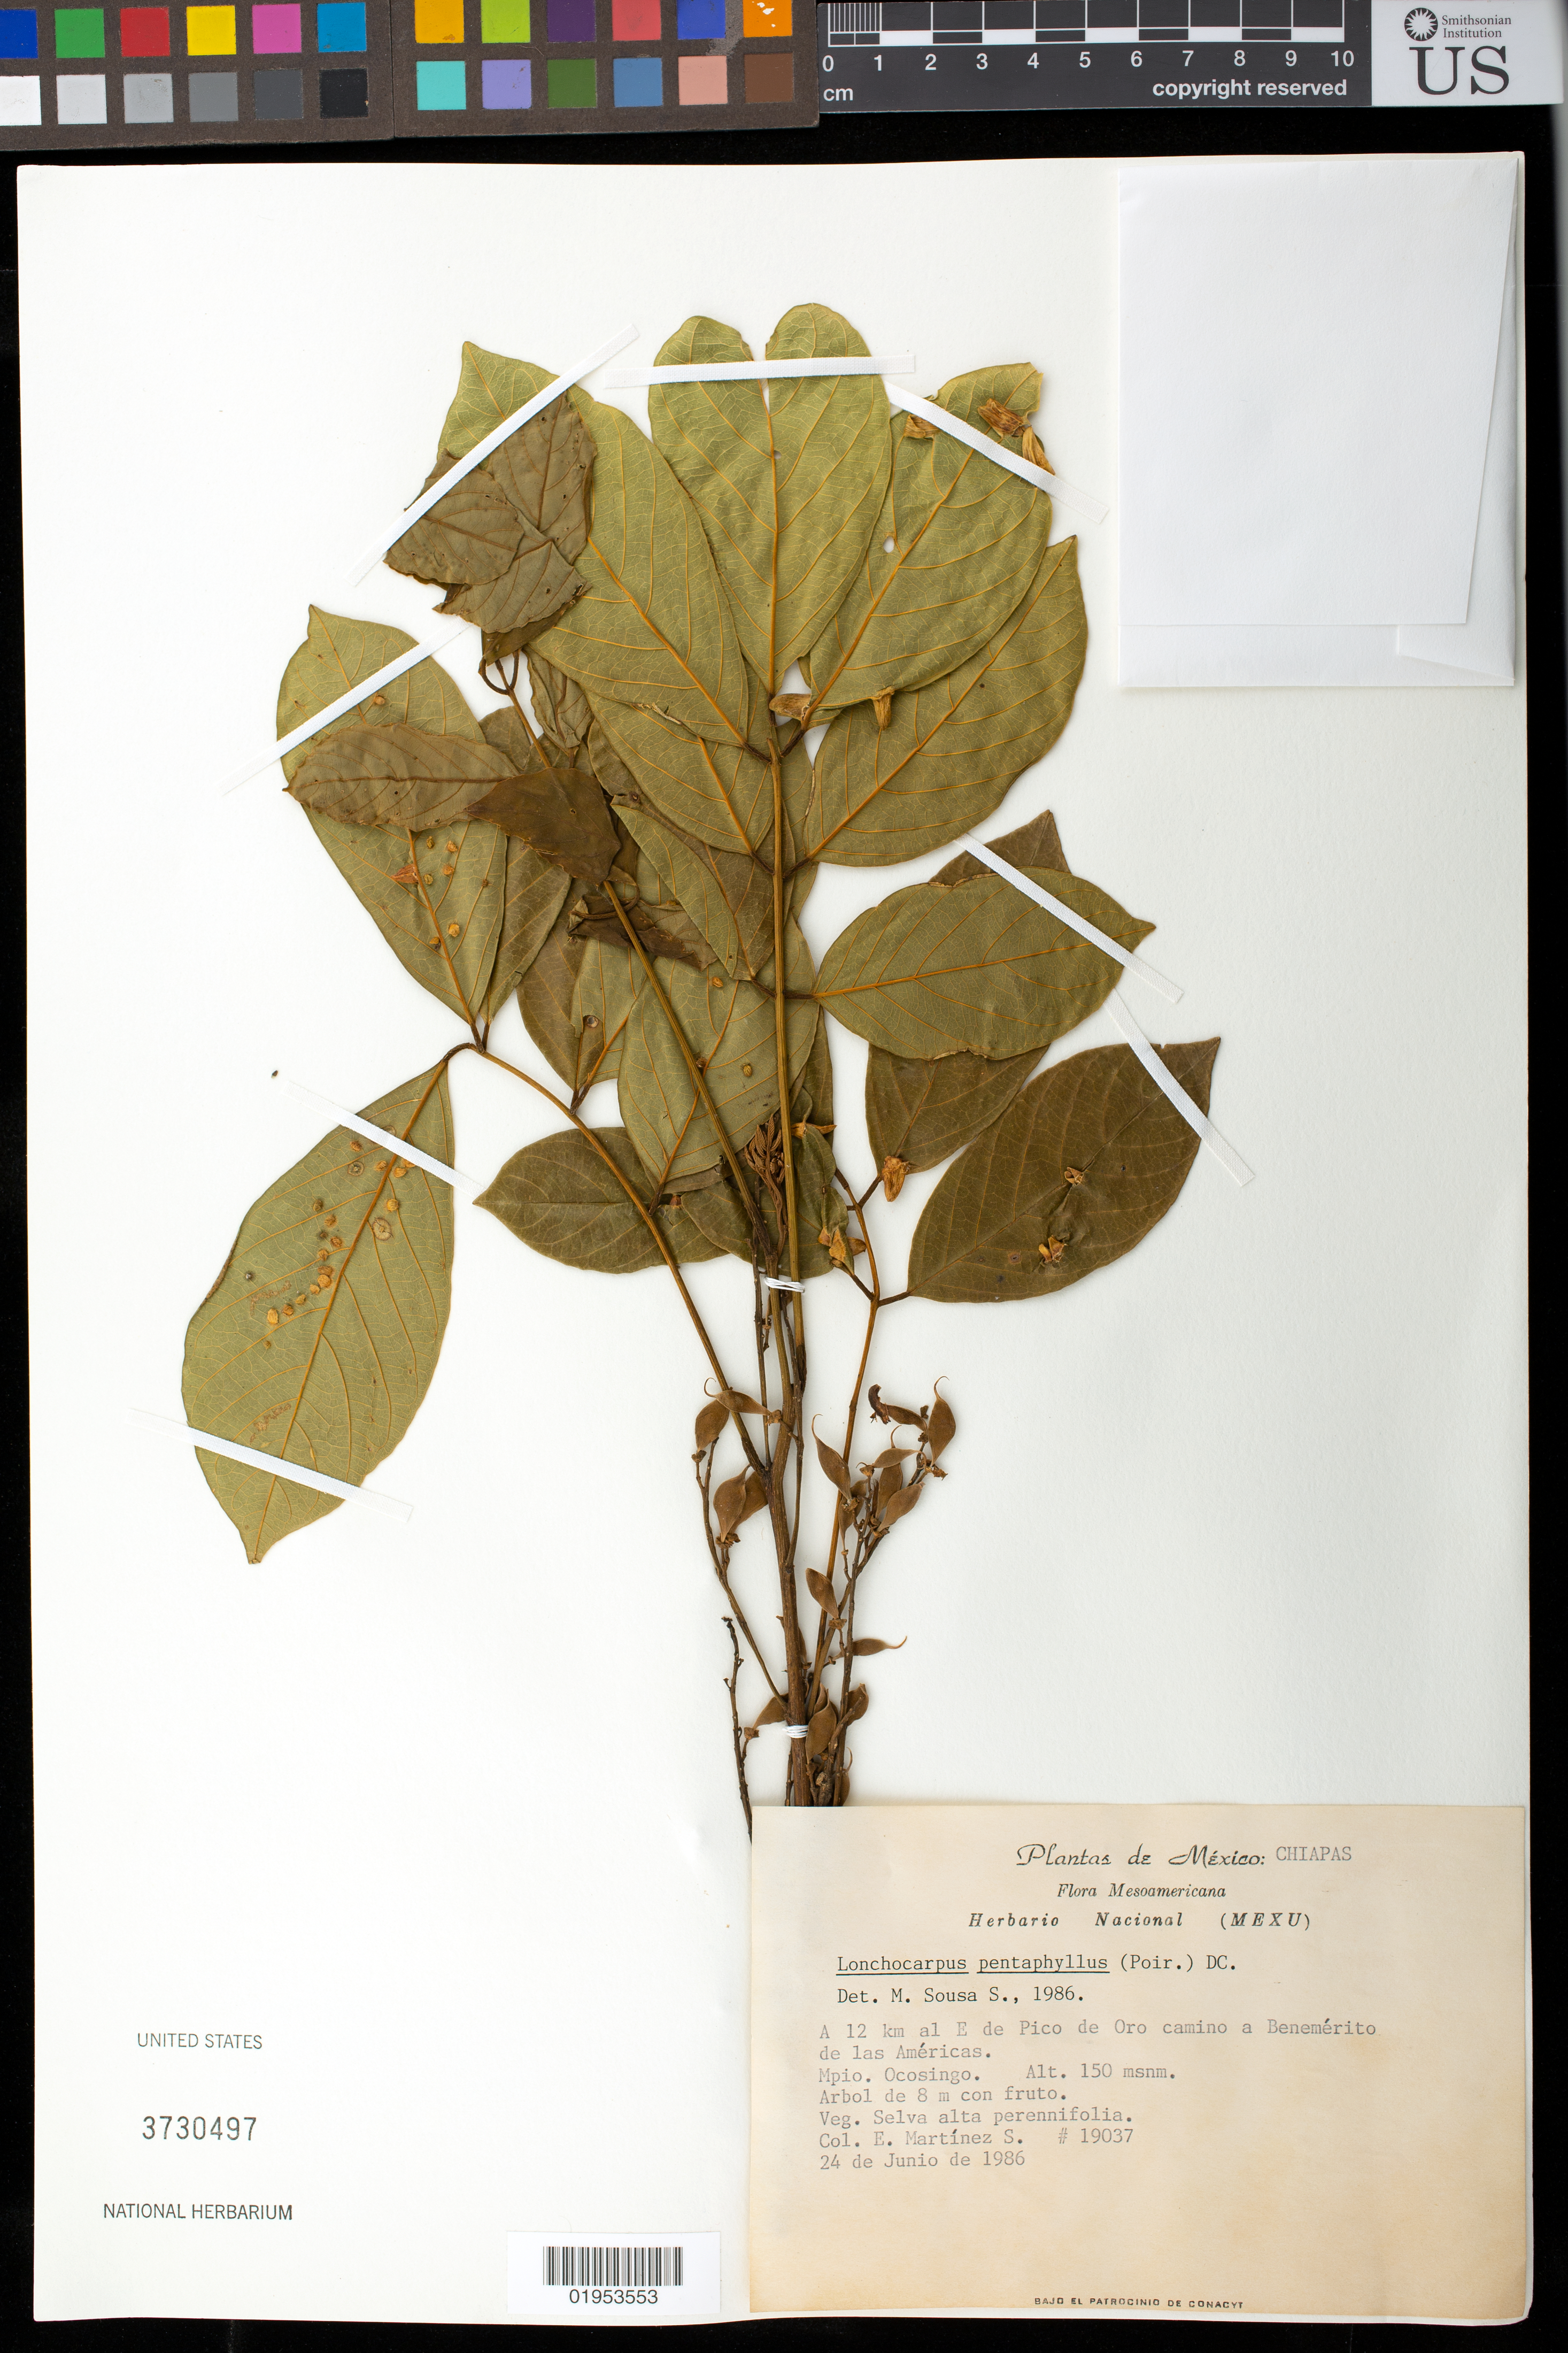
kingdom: Plantae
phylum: Tracheophyta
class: Magnoliopsida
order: Fabales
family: Fabaceae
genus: Lonchocarpus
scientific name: Lonchocarpus pentaphyllus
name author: (Poir.) DC.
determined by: Sousa S., Mario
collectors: E. Martínez Soto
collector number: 19037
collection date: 1986-06-24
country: Mexico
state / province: Chiapas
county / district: Ocosingo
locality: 12 km al E de Pico de Oro camino a Benemérito de las Américas.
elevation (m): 150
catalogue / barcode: US 3730497